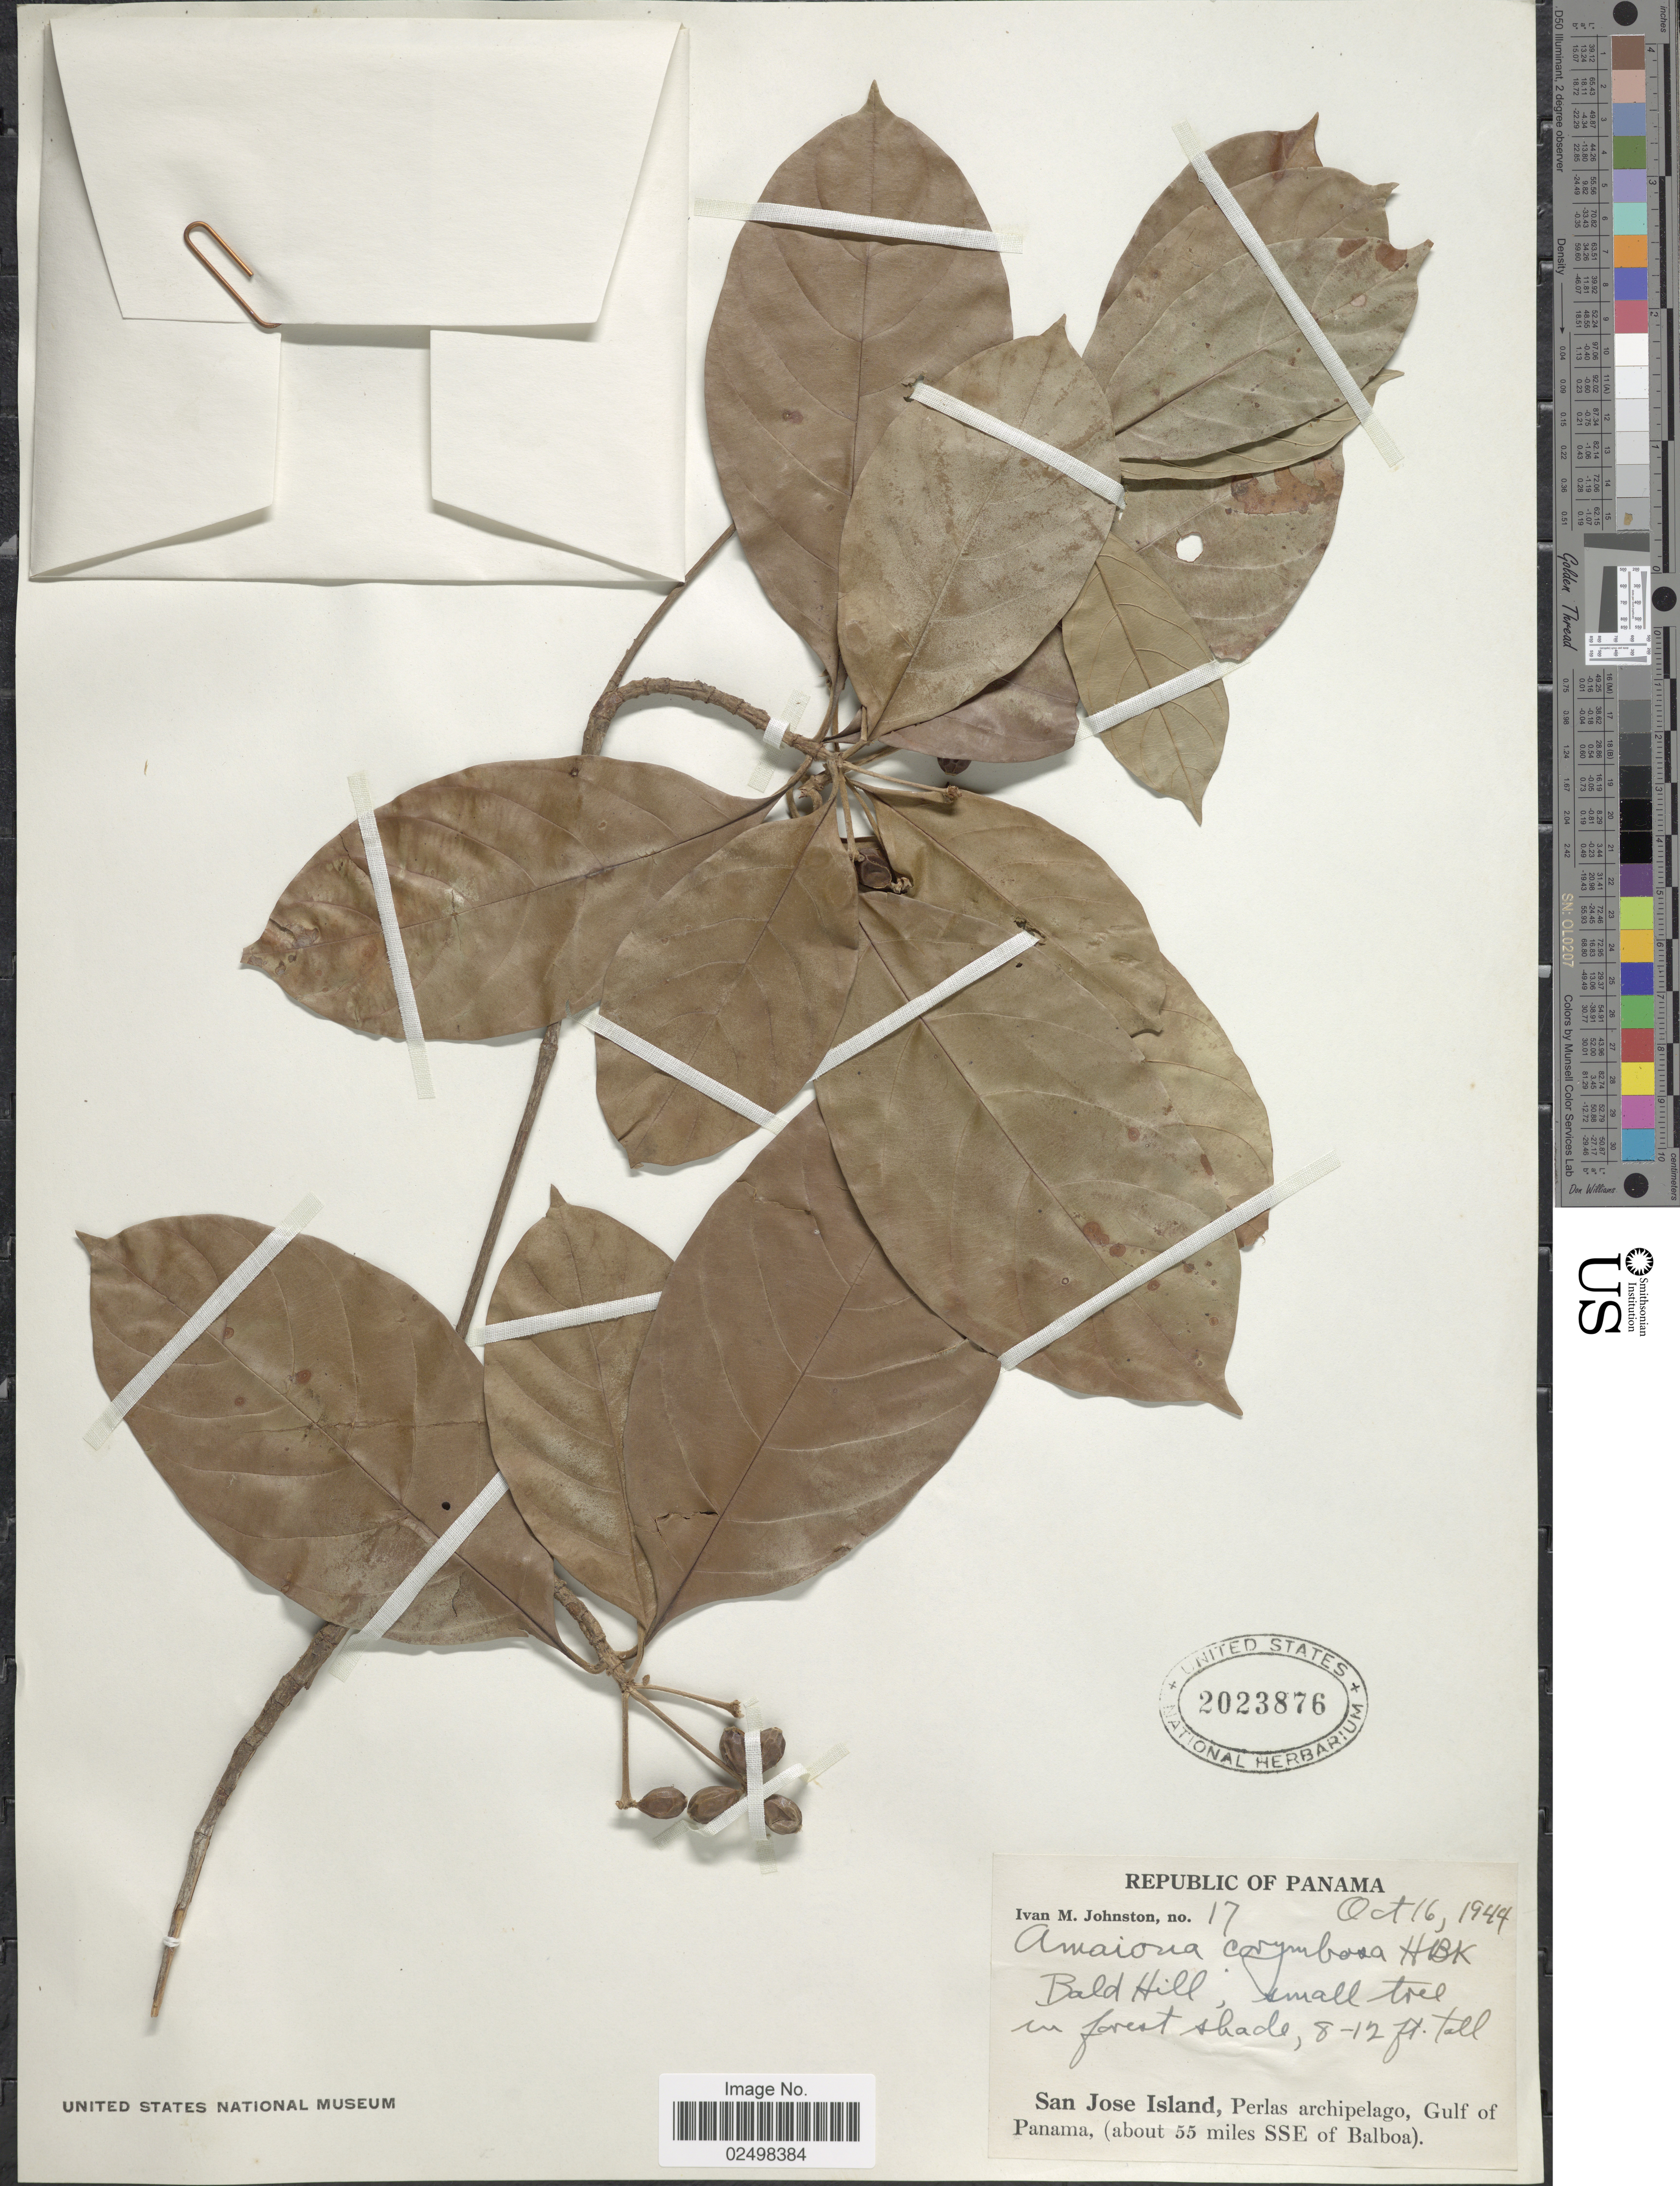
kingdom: Plantae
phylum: Tracheophyta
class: Magnoliopsida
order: Gentianales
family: Rubiaceae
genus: Amaioua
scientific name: Amaioua corymbosa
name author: Kunth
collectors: I.M. Johnston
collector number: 17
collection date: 1944-10-16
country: Panama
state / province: Panamá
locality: Bald Hill. San Jose Island, Perlas archipelago, Gulf of Panama, (about 55 miles SSE of Balboa)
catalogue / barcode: US 2023876